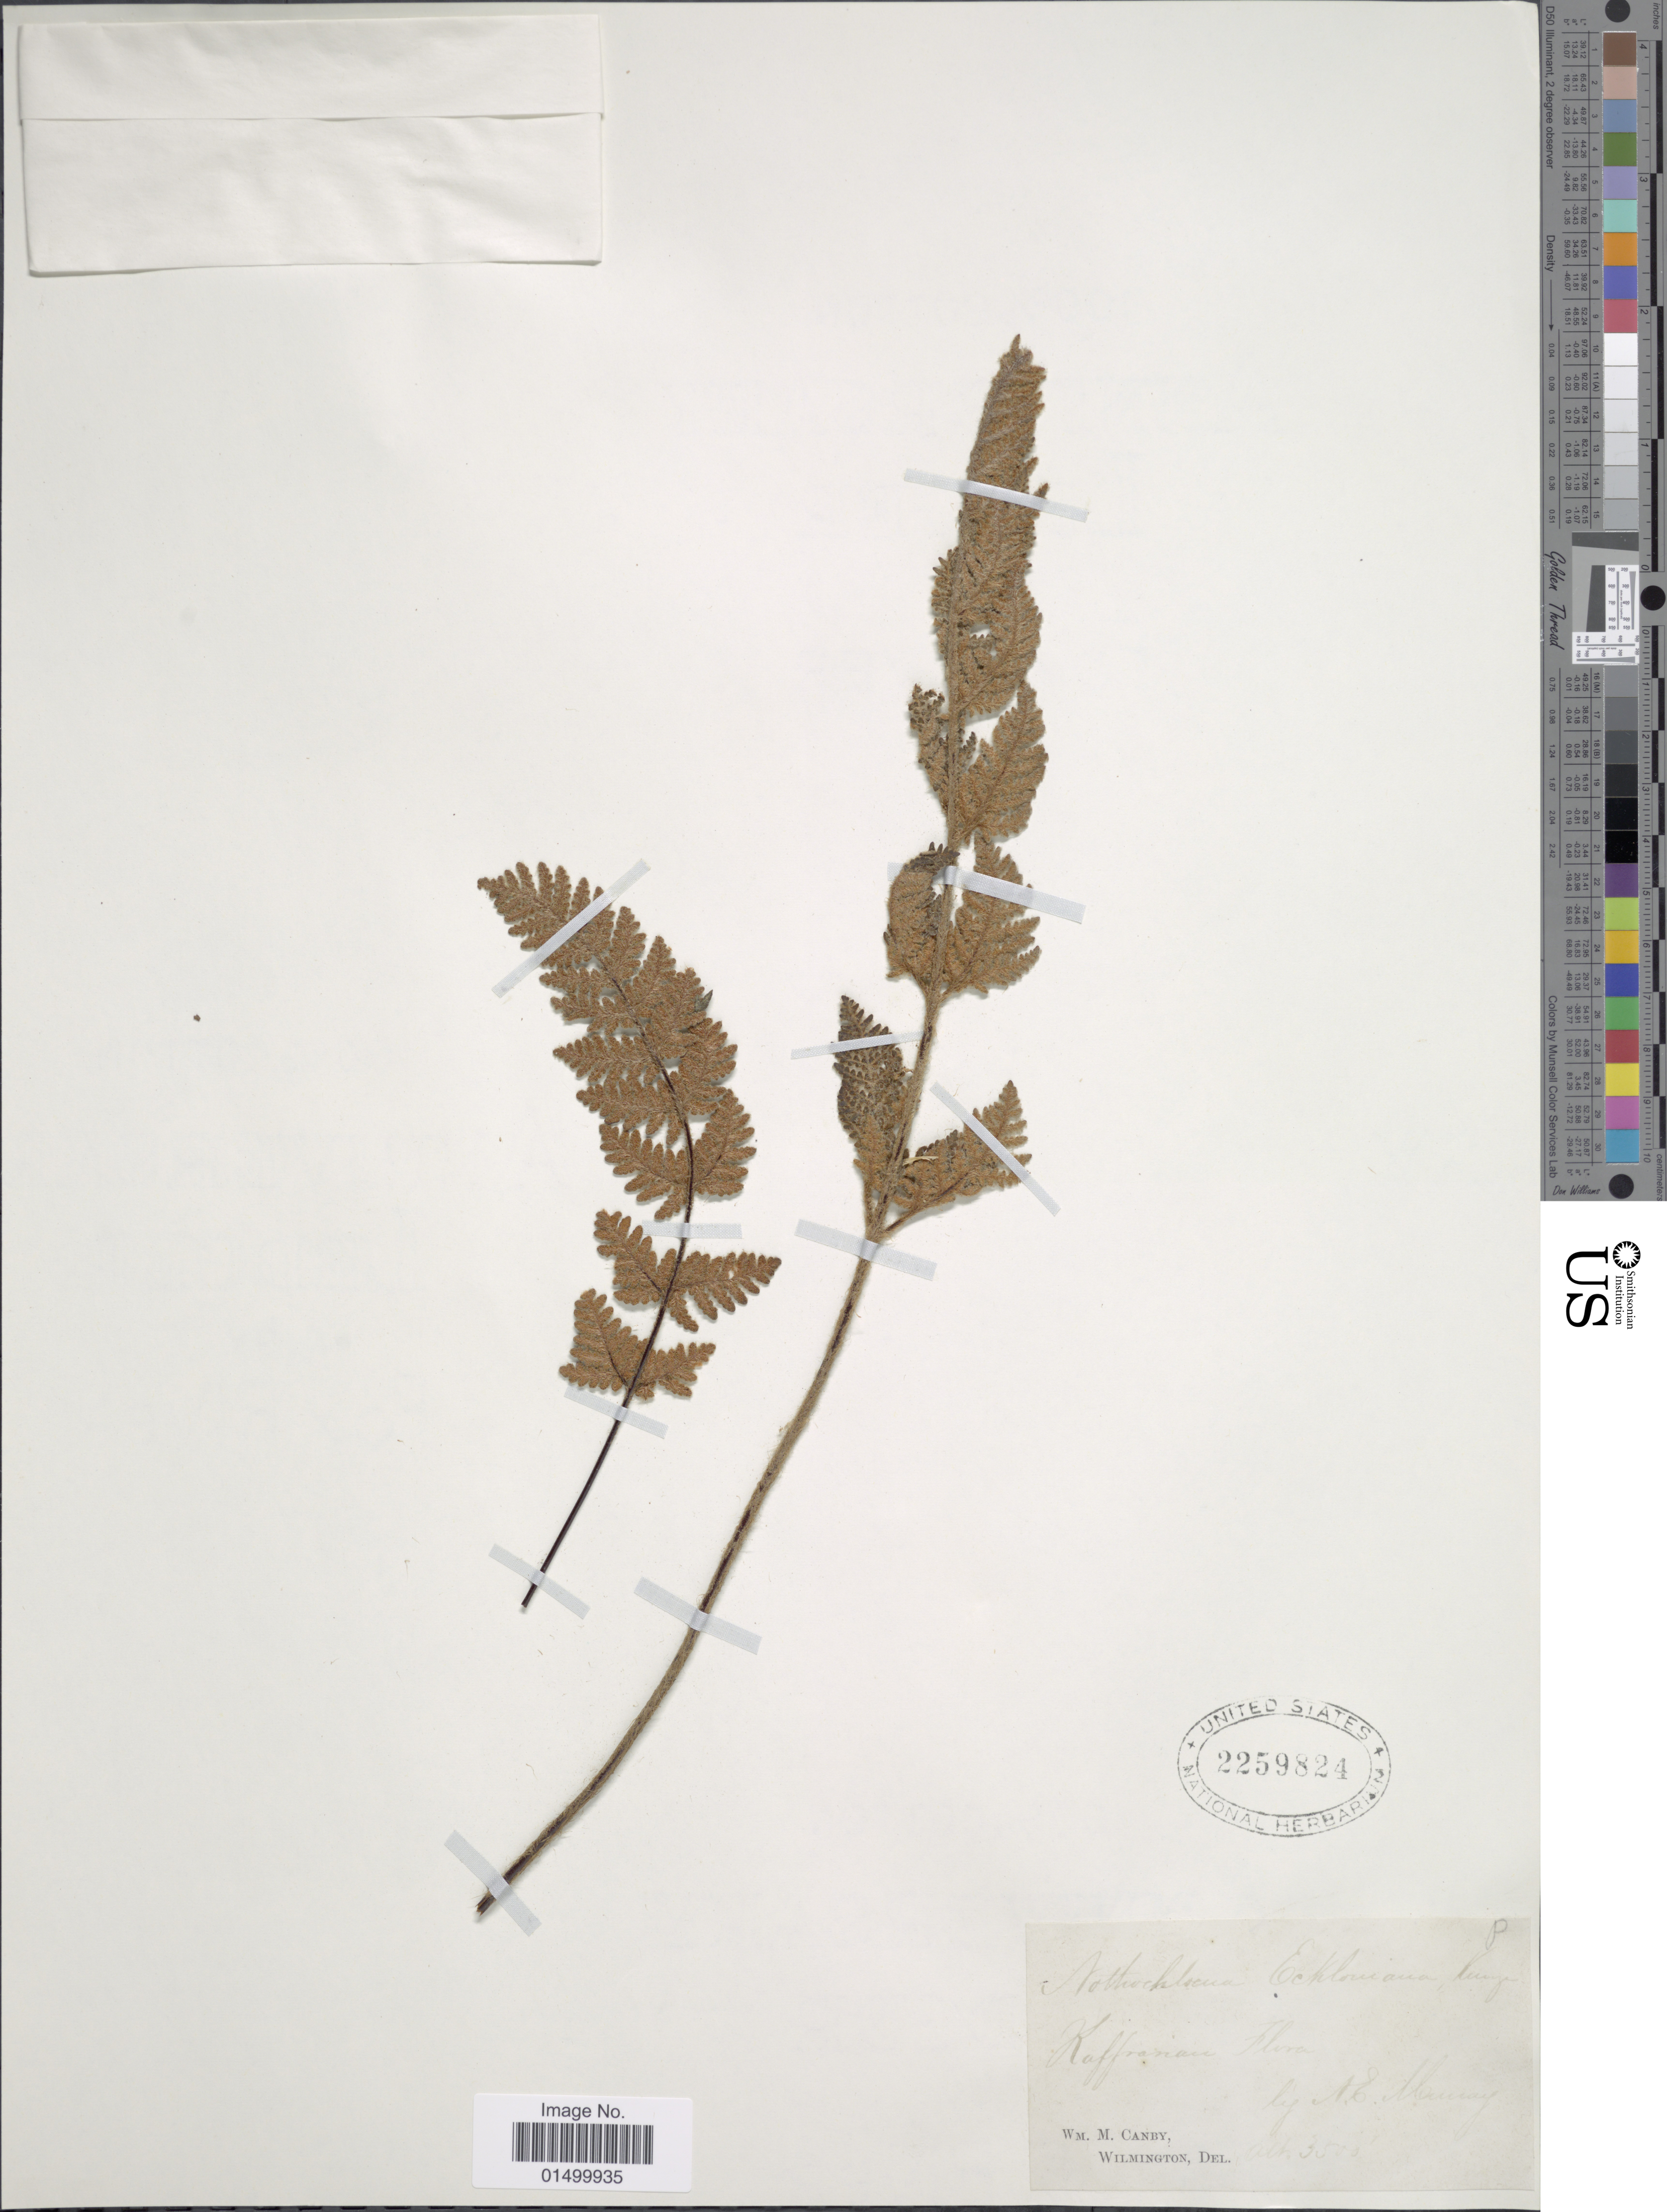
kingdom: Plantae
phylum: Tracheophyta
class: Polypodiopsida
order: Polypodiales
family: Pteridaceae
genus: Cheilanthes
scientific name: Cheilanthes eckloniana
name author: Mett.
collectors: W. M. Canby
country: South Africa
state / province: Western Cape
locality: Kaffrarian Flora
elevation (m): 1067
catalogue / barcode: US 2259824